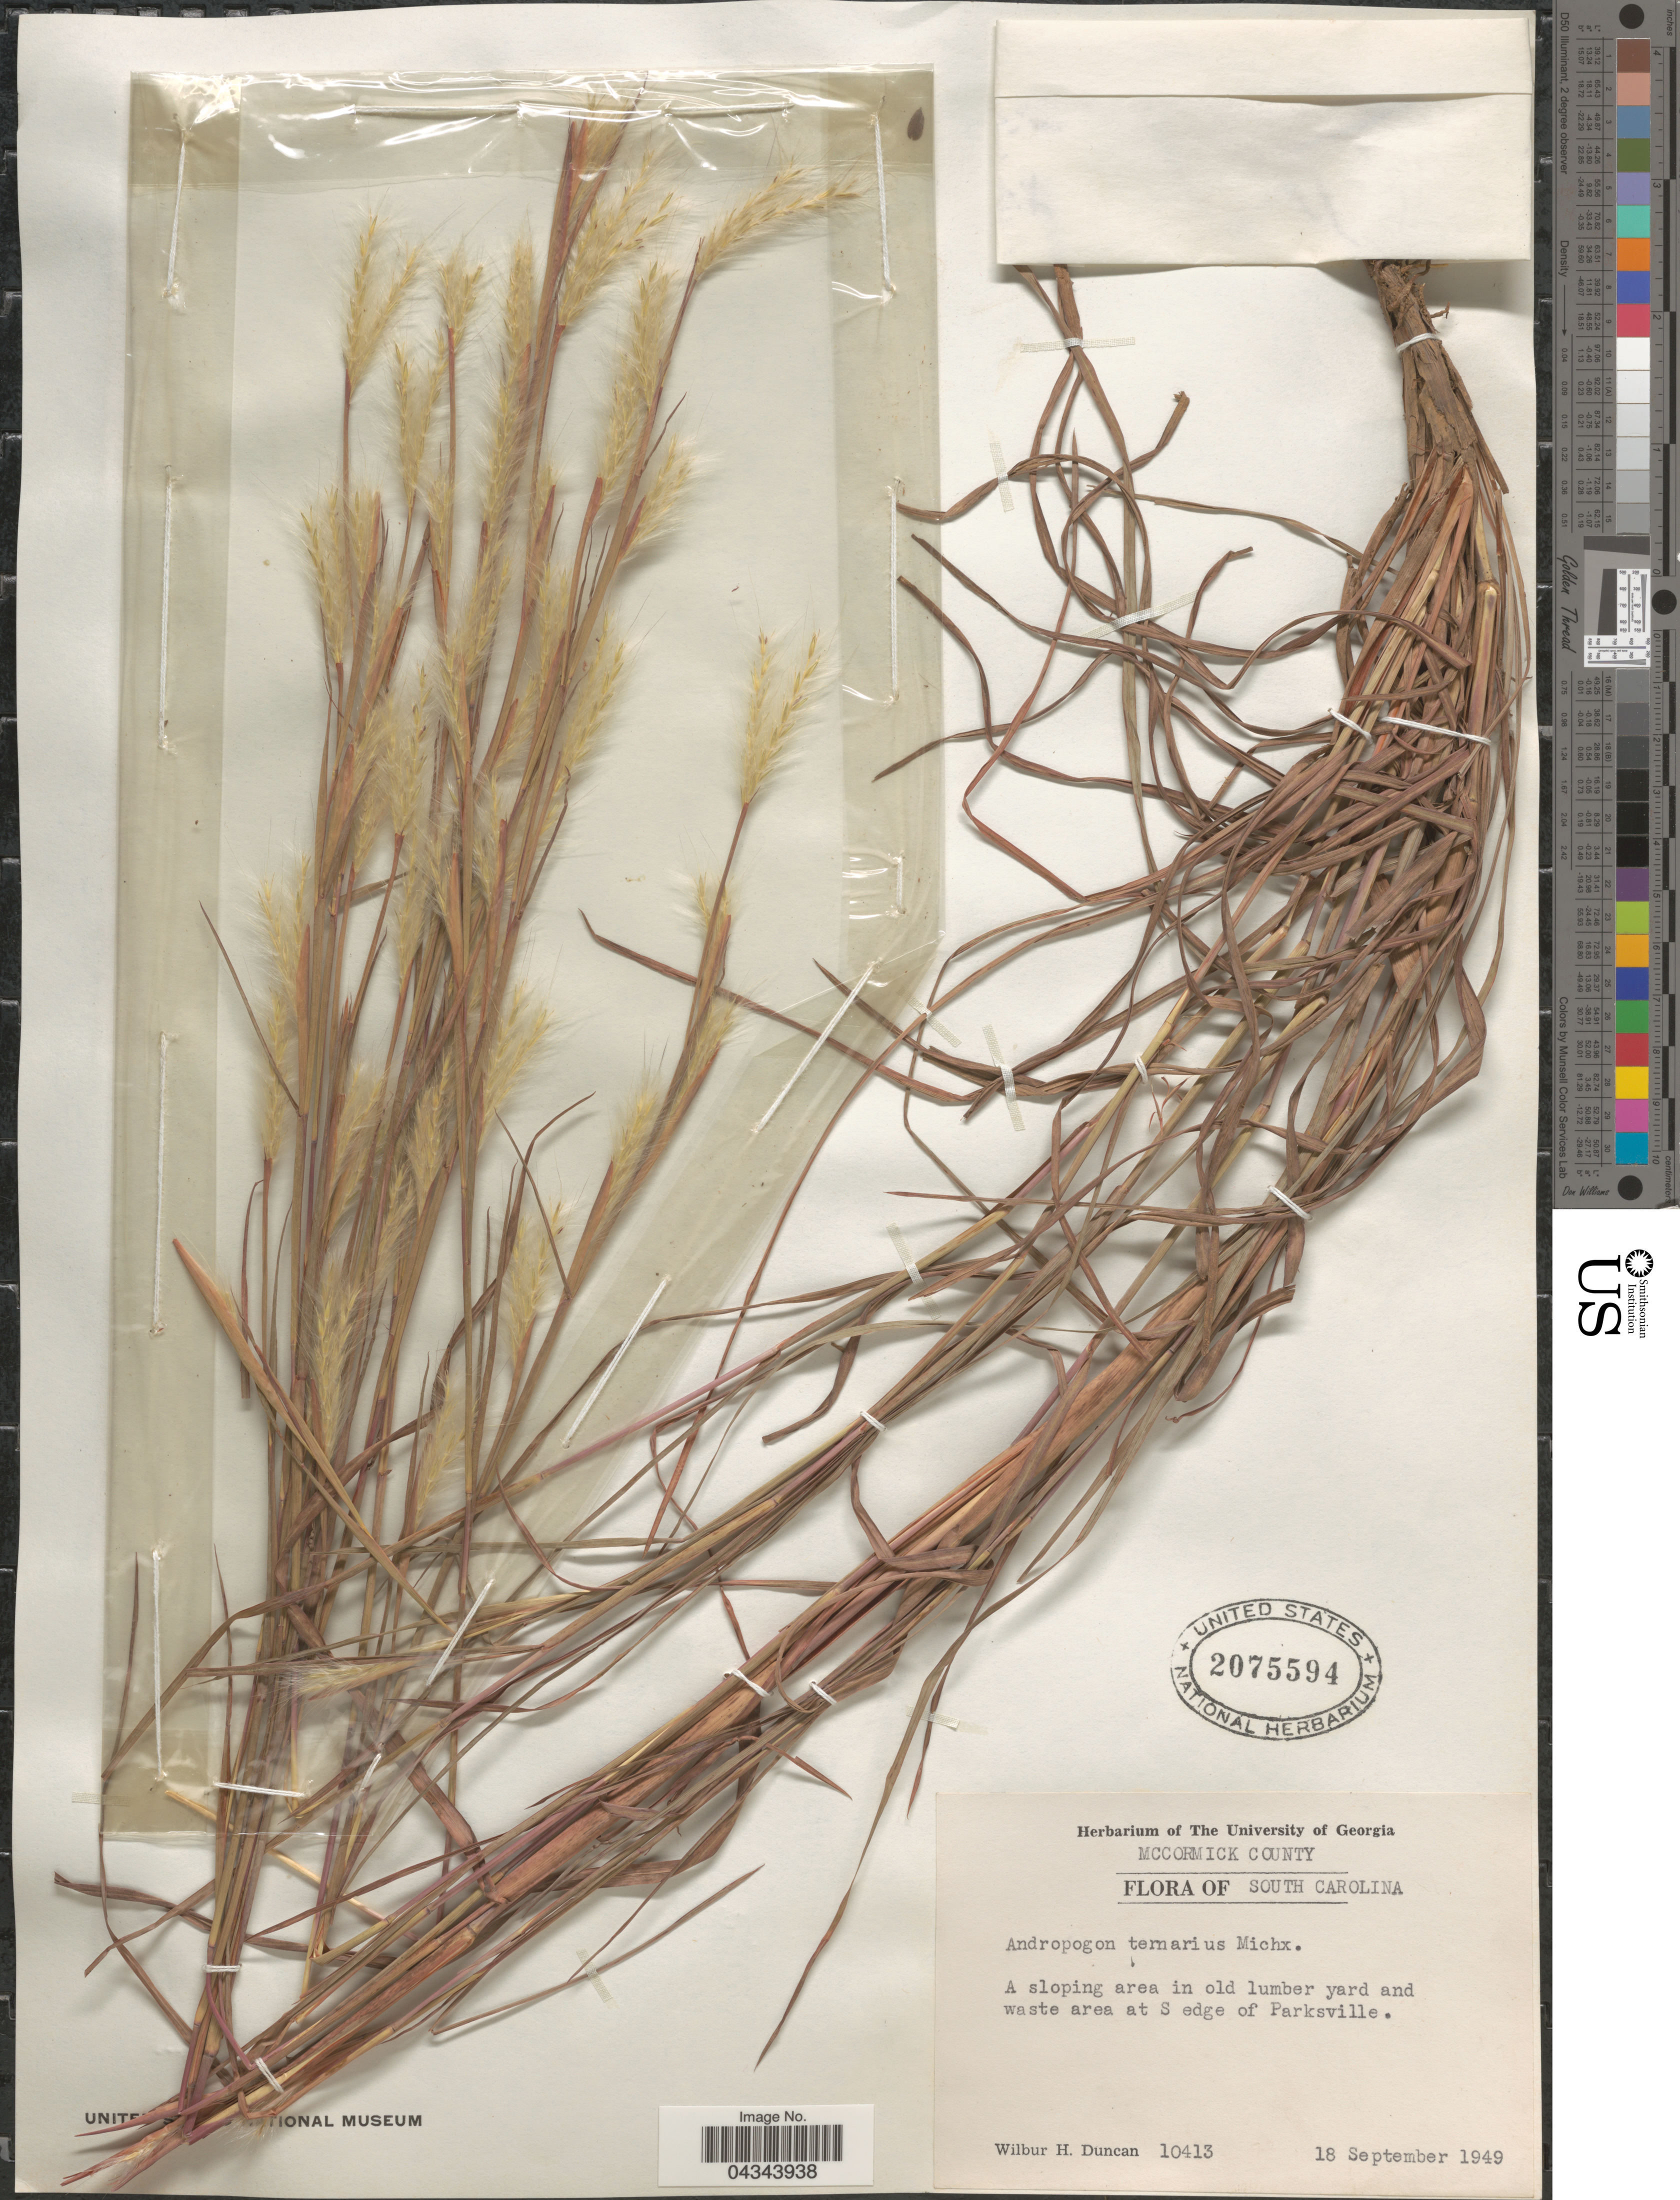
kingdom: Plantae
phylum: Tracheophyta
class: Liliopsida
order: Poales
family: Poaceae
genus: Andropogon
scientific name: Andropogon ternarius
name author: Michx.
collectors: W. H. Duncan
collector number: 10413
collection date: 1949-09-18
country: United States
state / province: South Carolina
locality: McCormick County. A sloping area in old lumber yard and waste area at S edge of Parksville.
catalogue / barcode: US 2075594